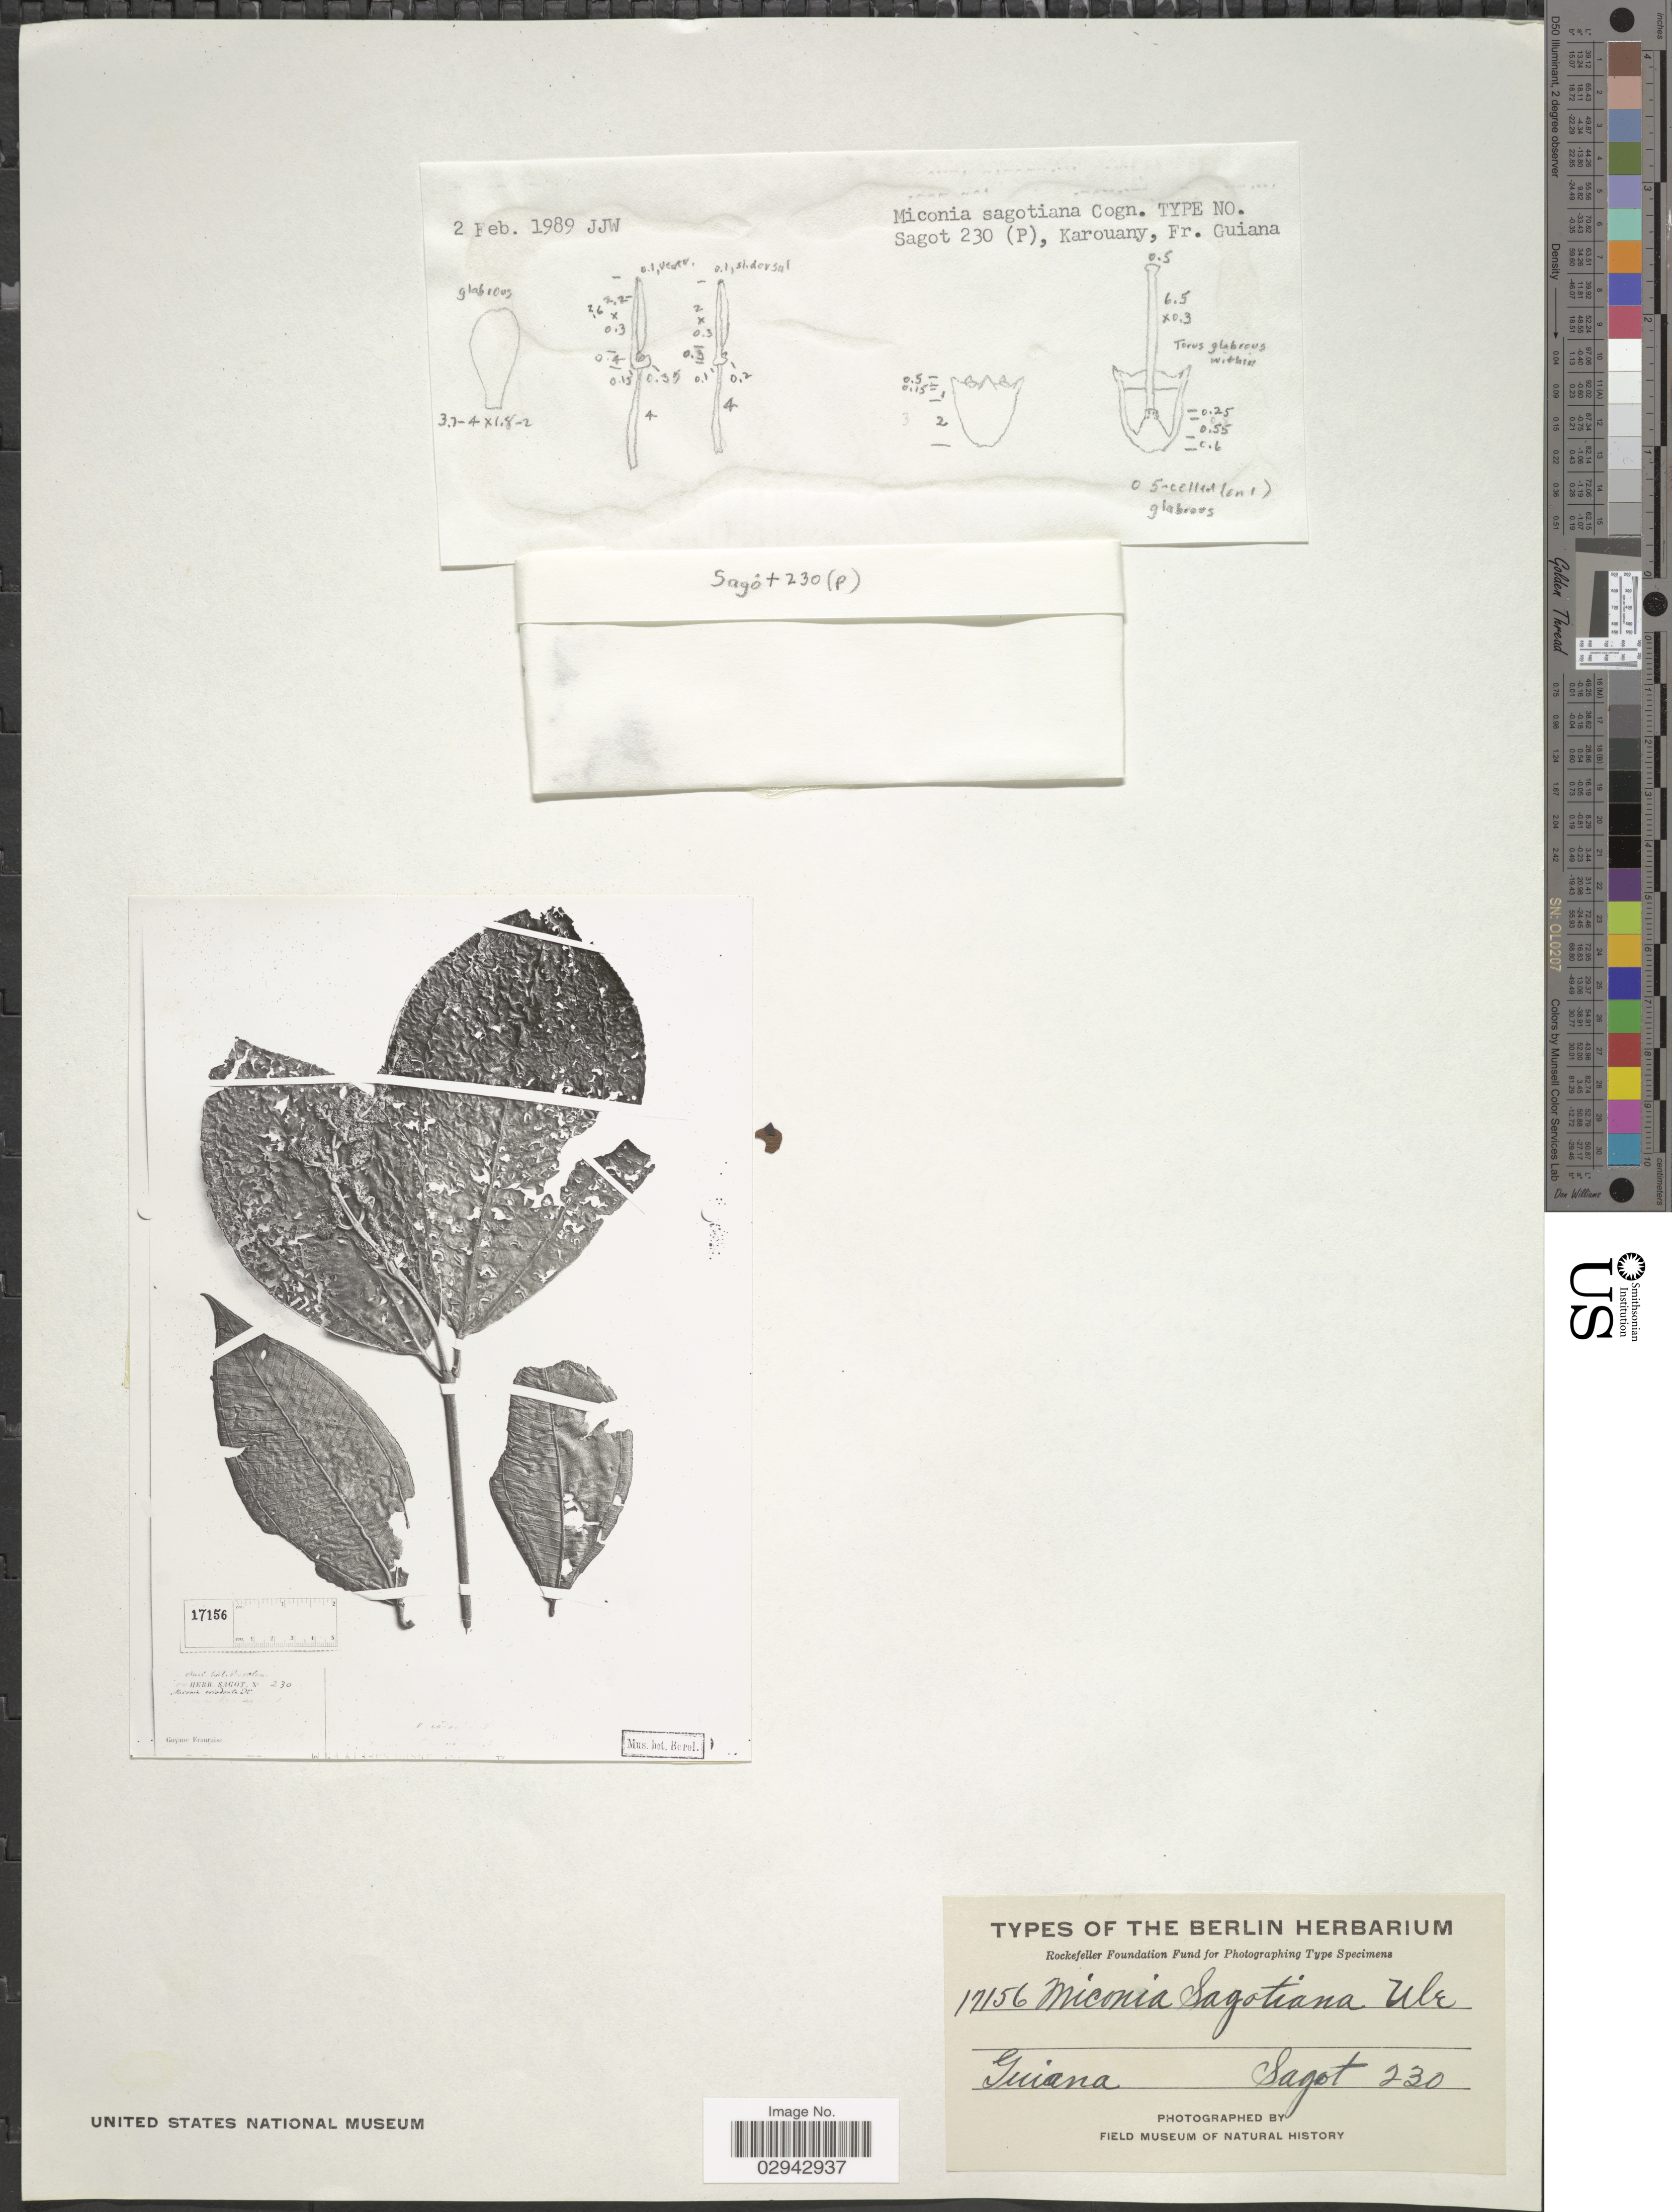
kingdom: Plantae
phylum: Tracheophyta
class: Magnoliopsida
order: Myrtales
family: Melastomataceae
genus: Miconia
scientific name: Miconia sagotiana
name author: Cogn.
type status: Type Collection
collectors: P. A. Sagot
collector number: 230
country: French Guiana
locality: Guiana. Guyane Francaise.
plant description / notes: Photograph and fragmentary material of type specimen ex herb. Berlin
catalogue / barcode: US 102995